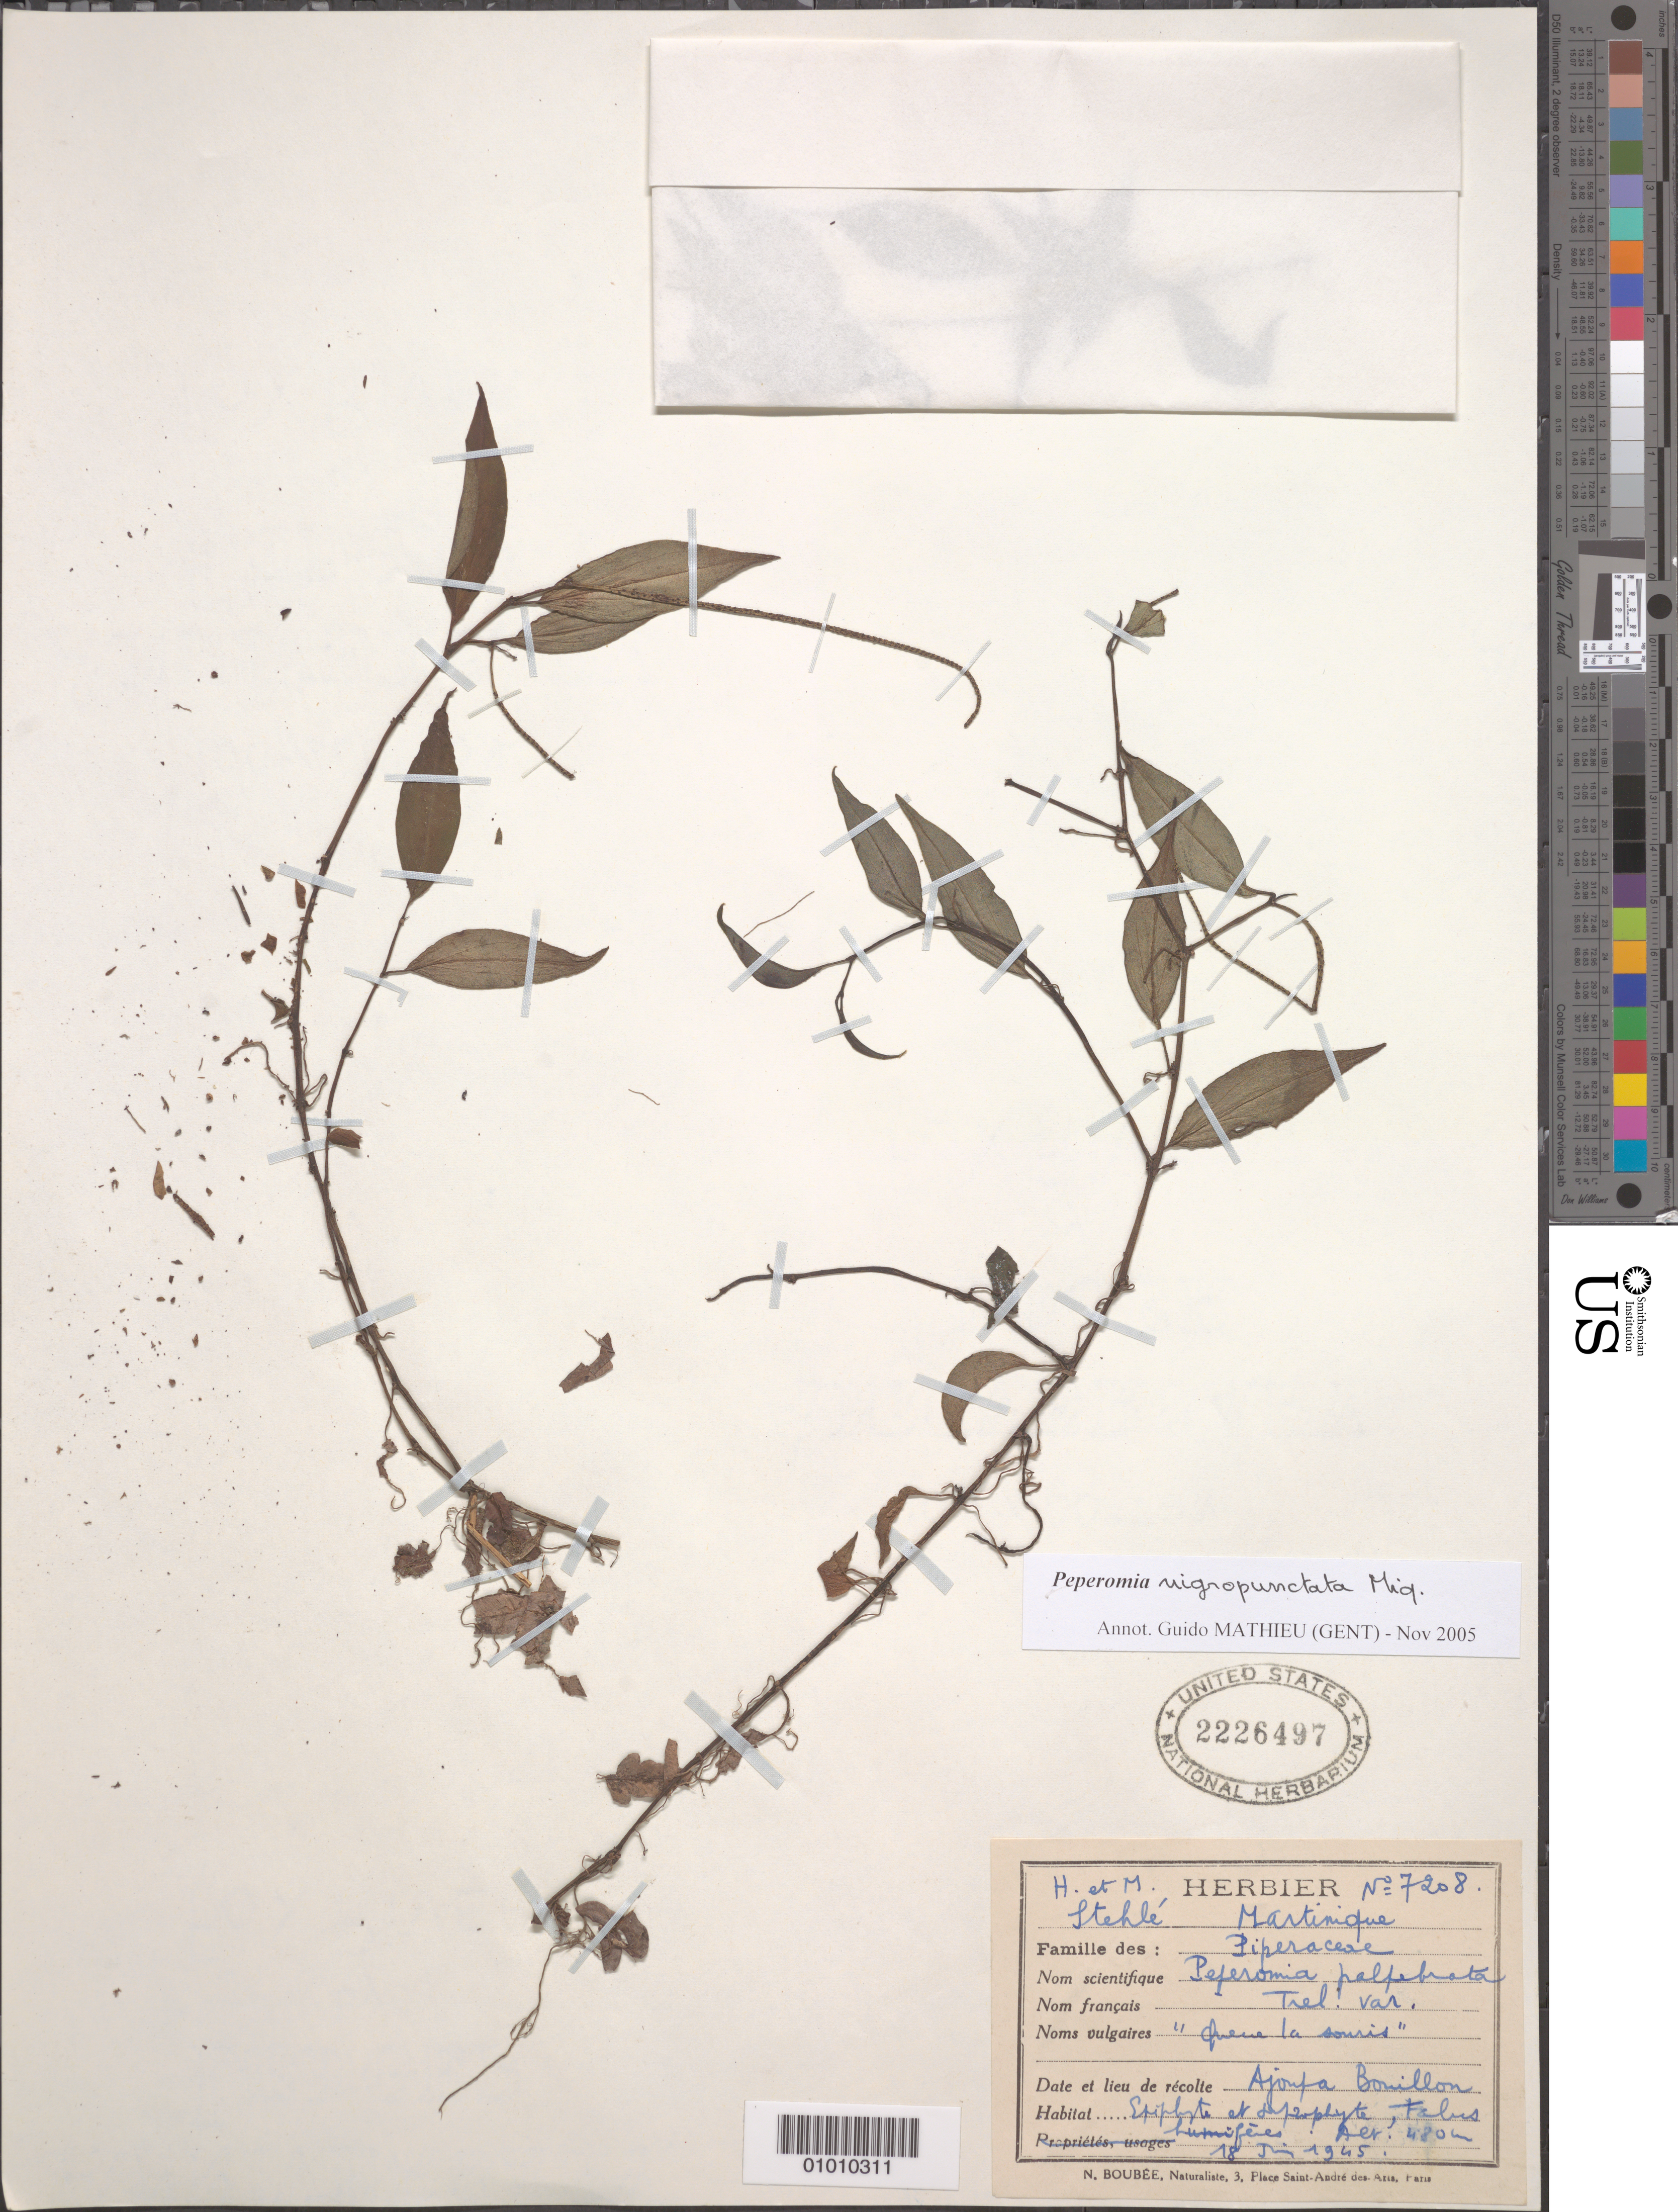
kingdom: Plantae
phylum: Tracheophyta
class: Magnoliopsida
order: Piperales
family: Piperaceae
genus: Peperomia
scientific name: Peperomia nigropunctata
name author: Miq.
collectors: H. Stehlé & M. Stehlé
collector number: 7208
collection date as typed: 18 Jun 1945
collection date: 1945-06-18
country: Martinique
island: Martinique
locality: Ajoupe Bouillon.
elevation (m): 480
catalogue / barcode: US 2226497